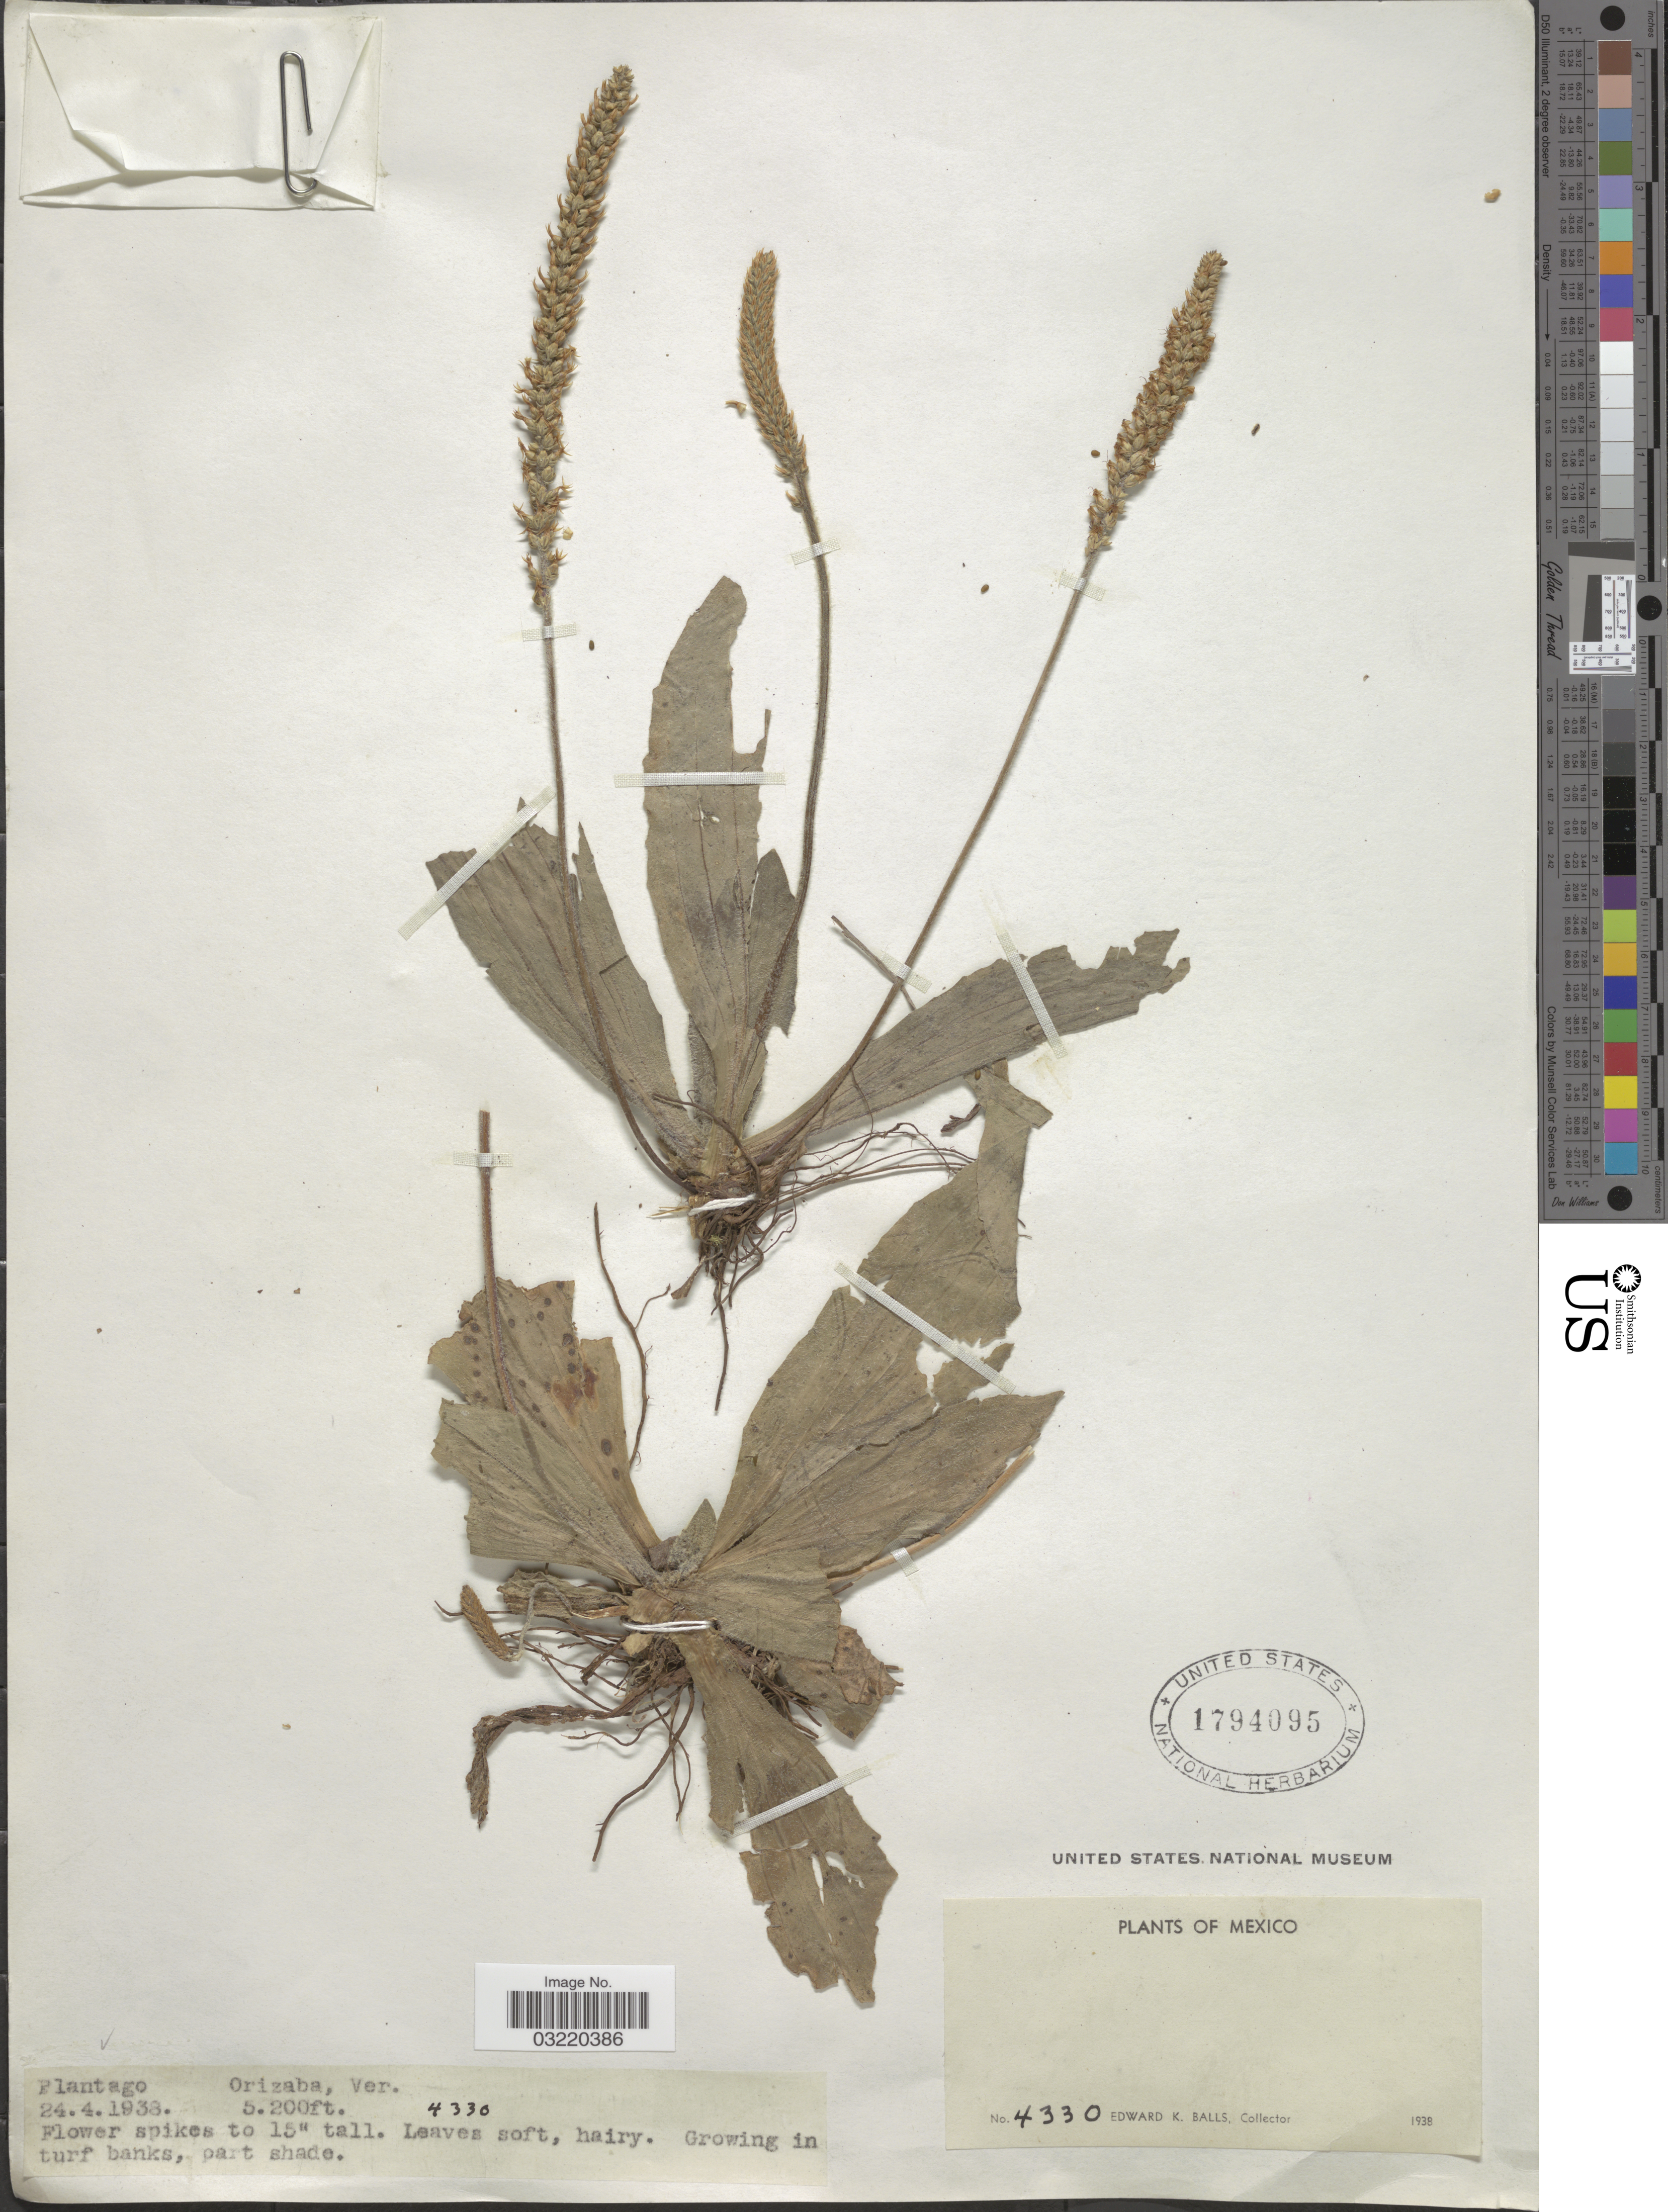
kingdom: Plantae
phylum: Tracheophyta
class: Magnoliopsida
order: Lamiales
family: Plantaginaceae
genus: Plantago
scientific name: Plantago sp.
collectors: E. K. Balls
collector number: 4330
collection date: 1938-04-24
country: Mexico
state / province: Veracruz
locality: Orizaba, Ver.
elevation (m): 1585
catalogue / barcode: US 1794095